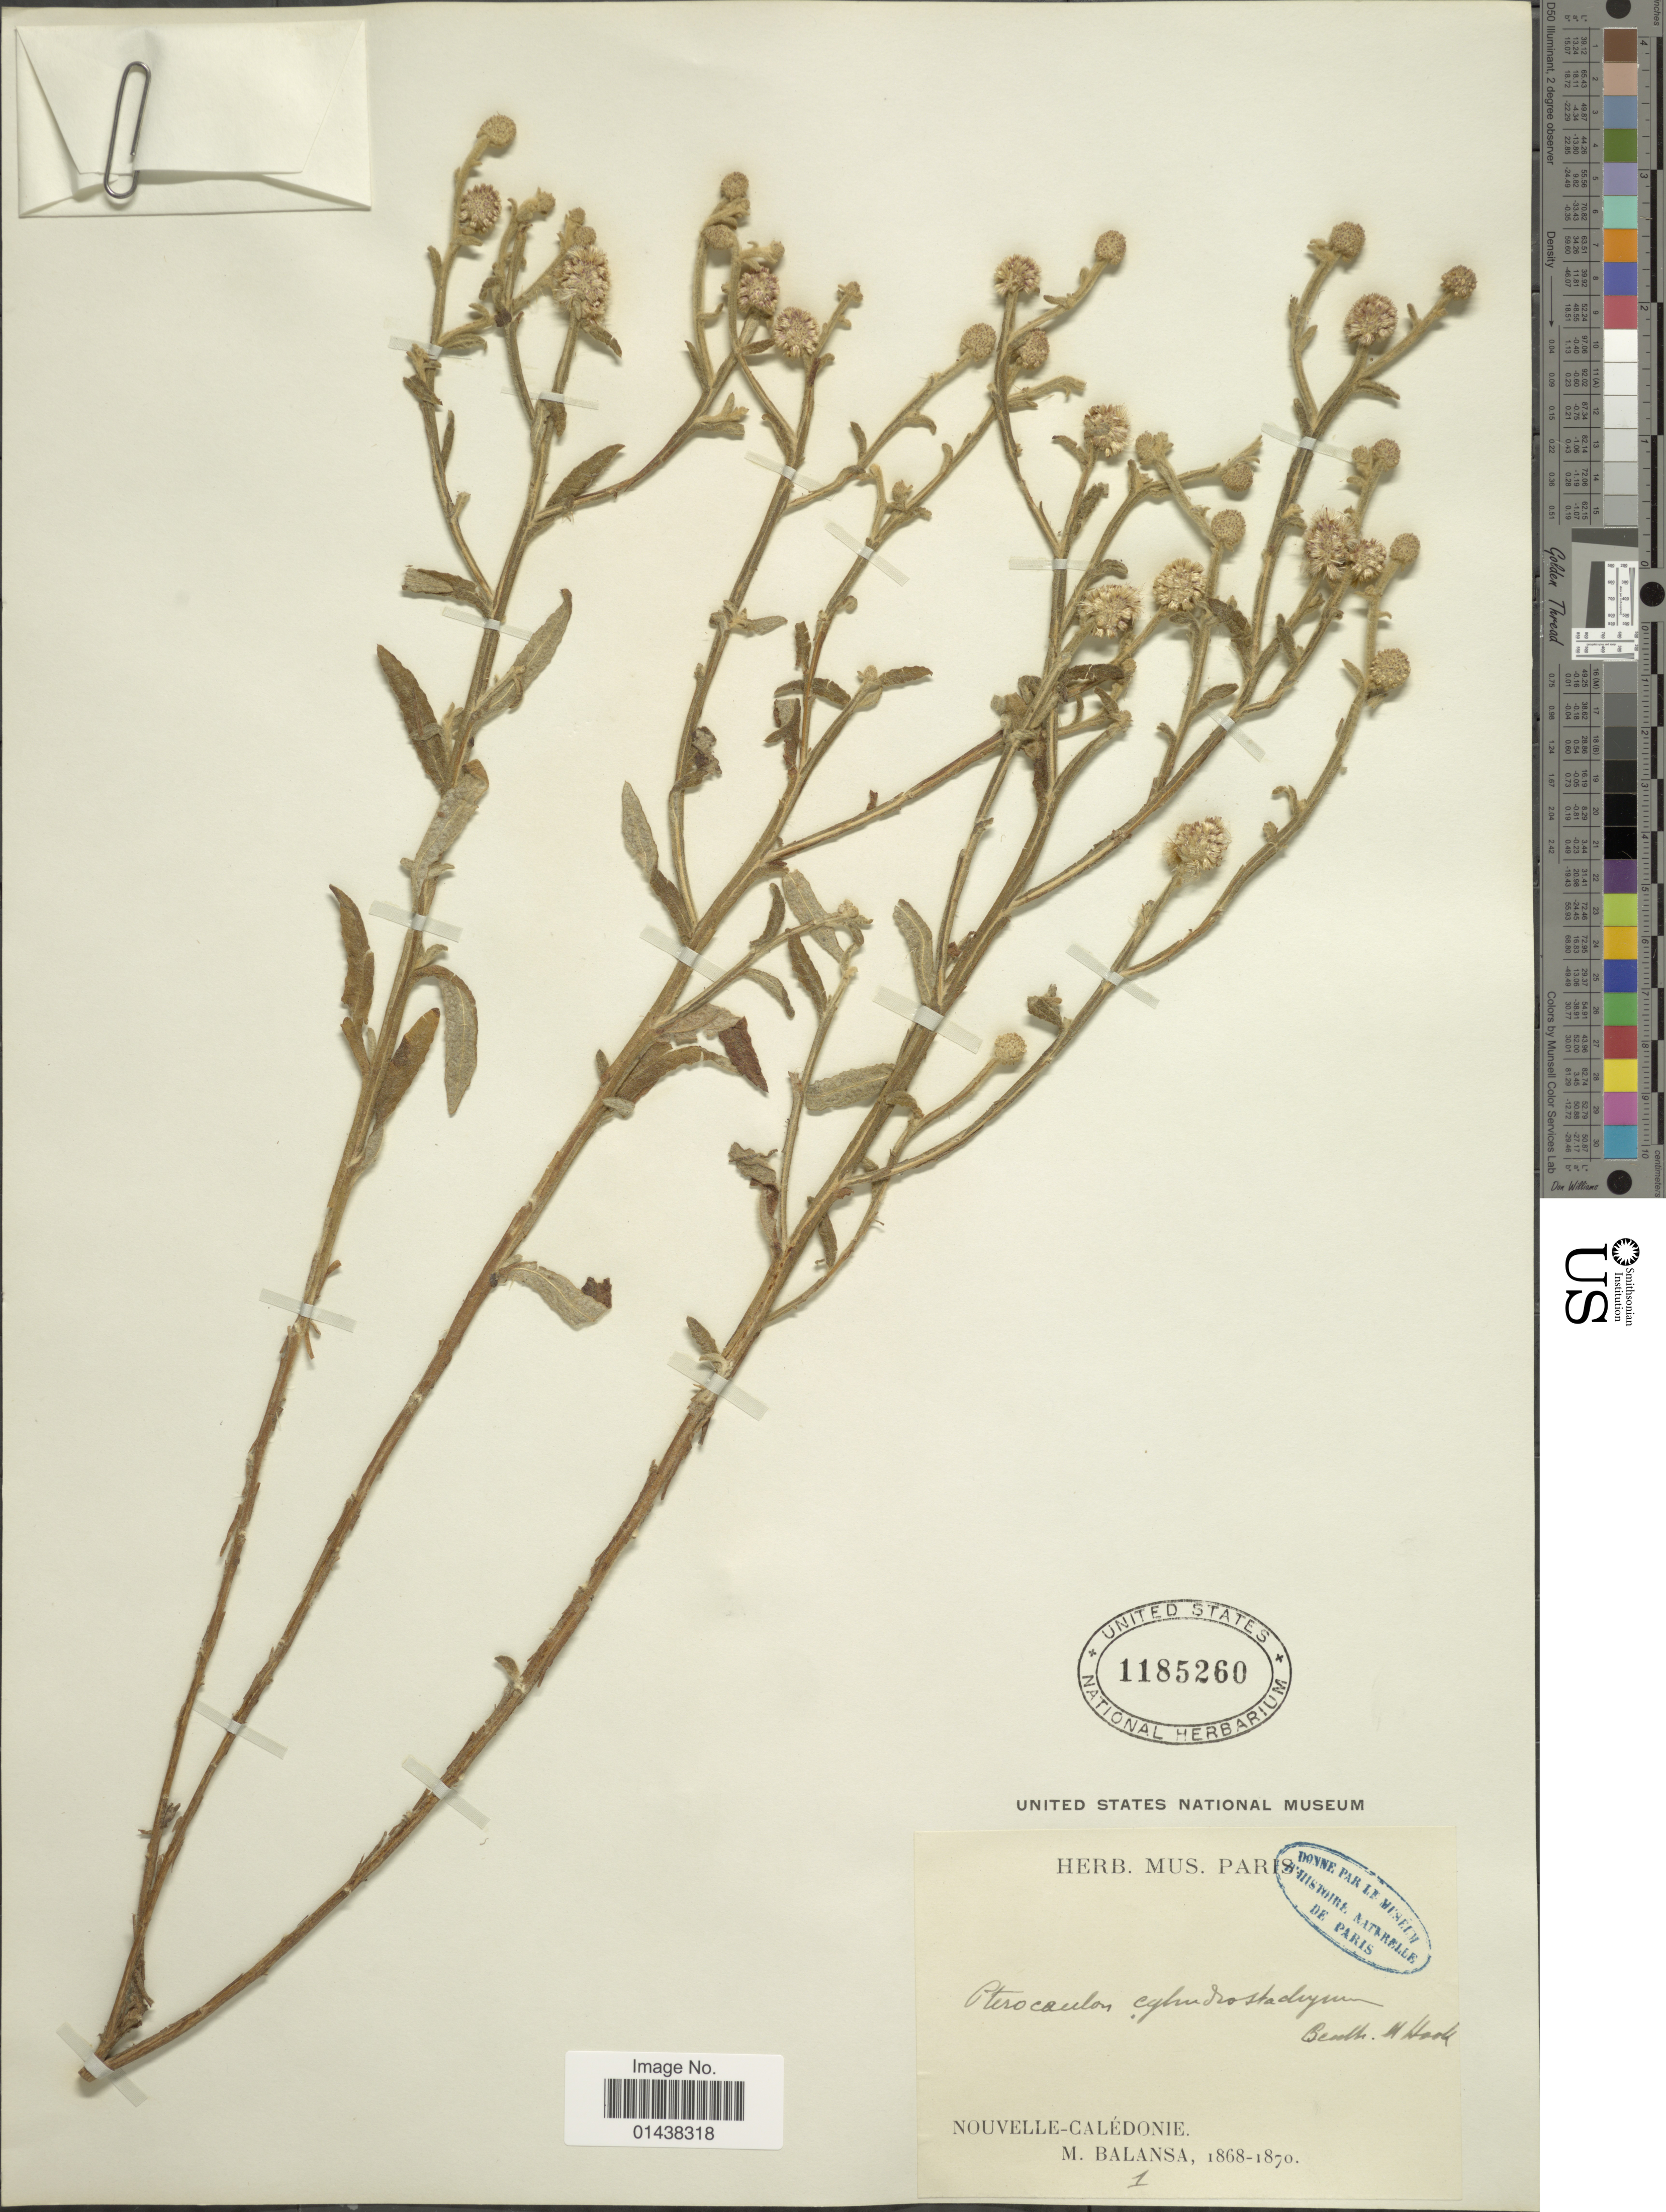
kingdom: Plantae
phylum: Tracheophyta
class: Magnoliopsida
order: Asterales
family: Asteraceae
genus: Pterocaulon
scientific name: Pterocaulon cylindrostachyum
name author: C.B. Clarke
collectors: B. Balansa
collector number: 1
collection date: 1868/1870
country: New Caledonia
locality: Nouvelle-Caledonie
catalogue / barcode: US 1185260